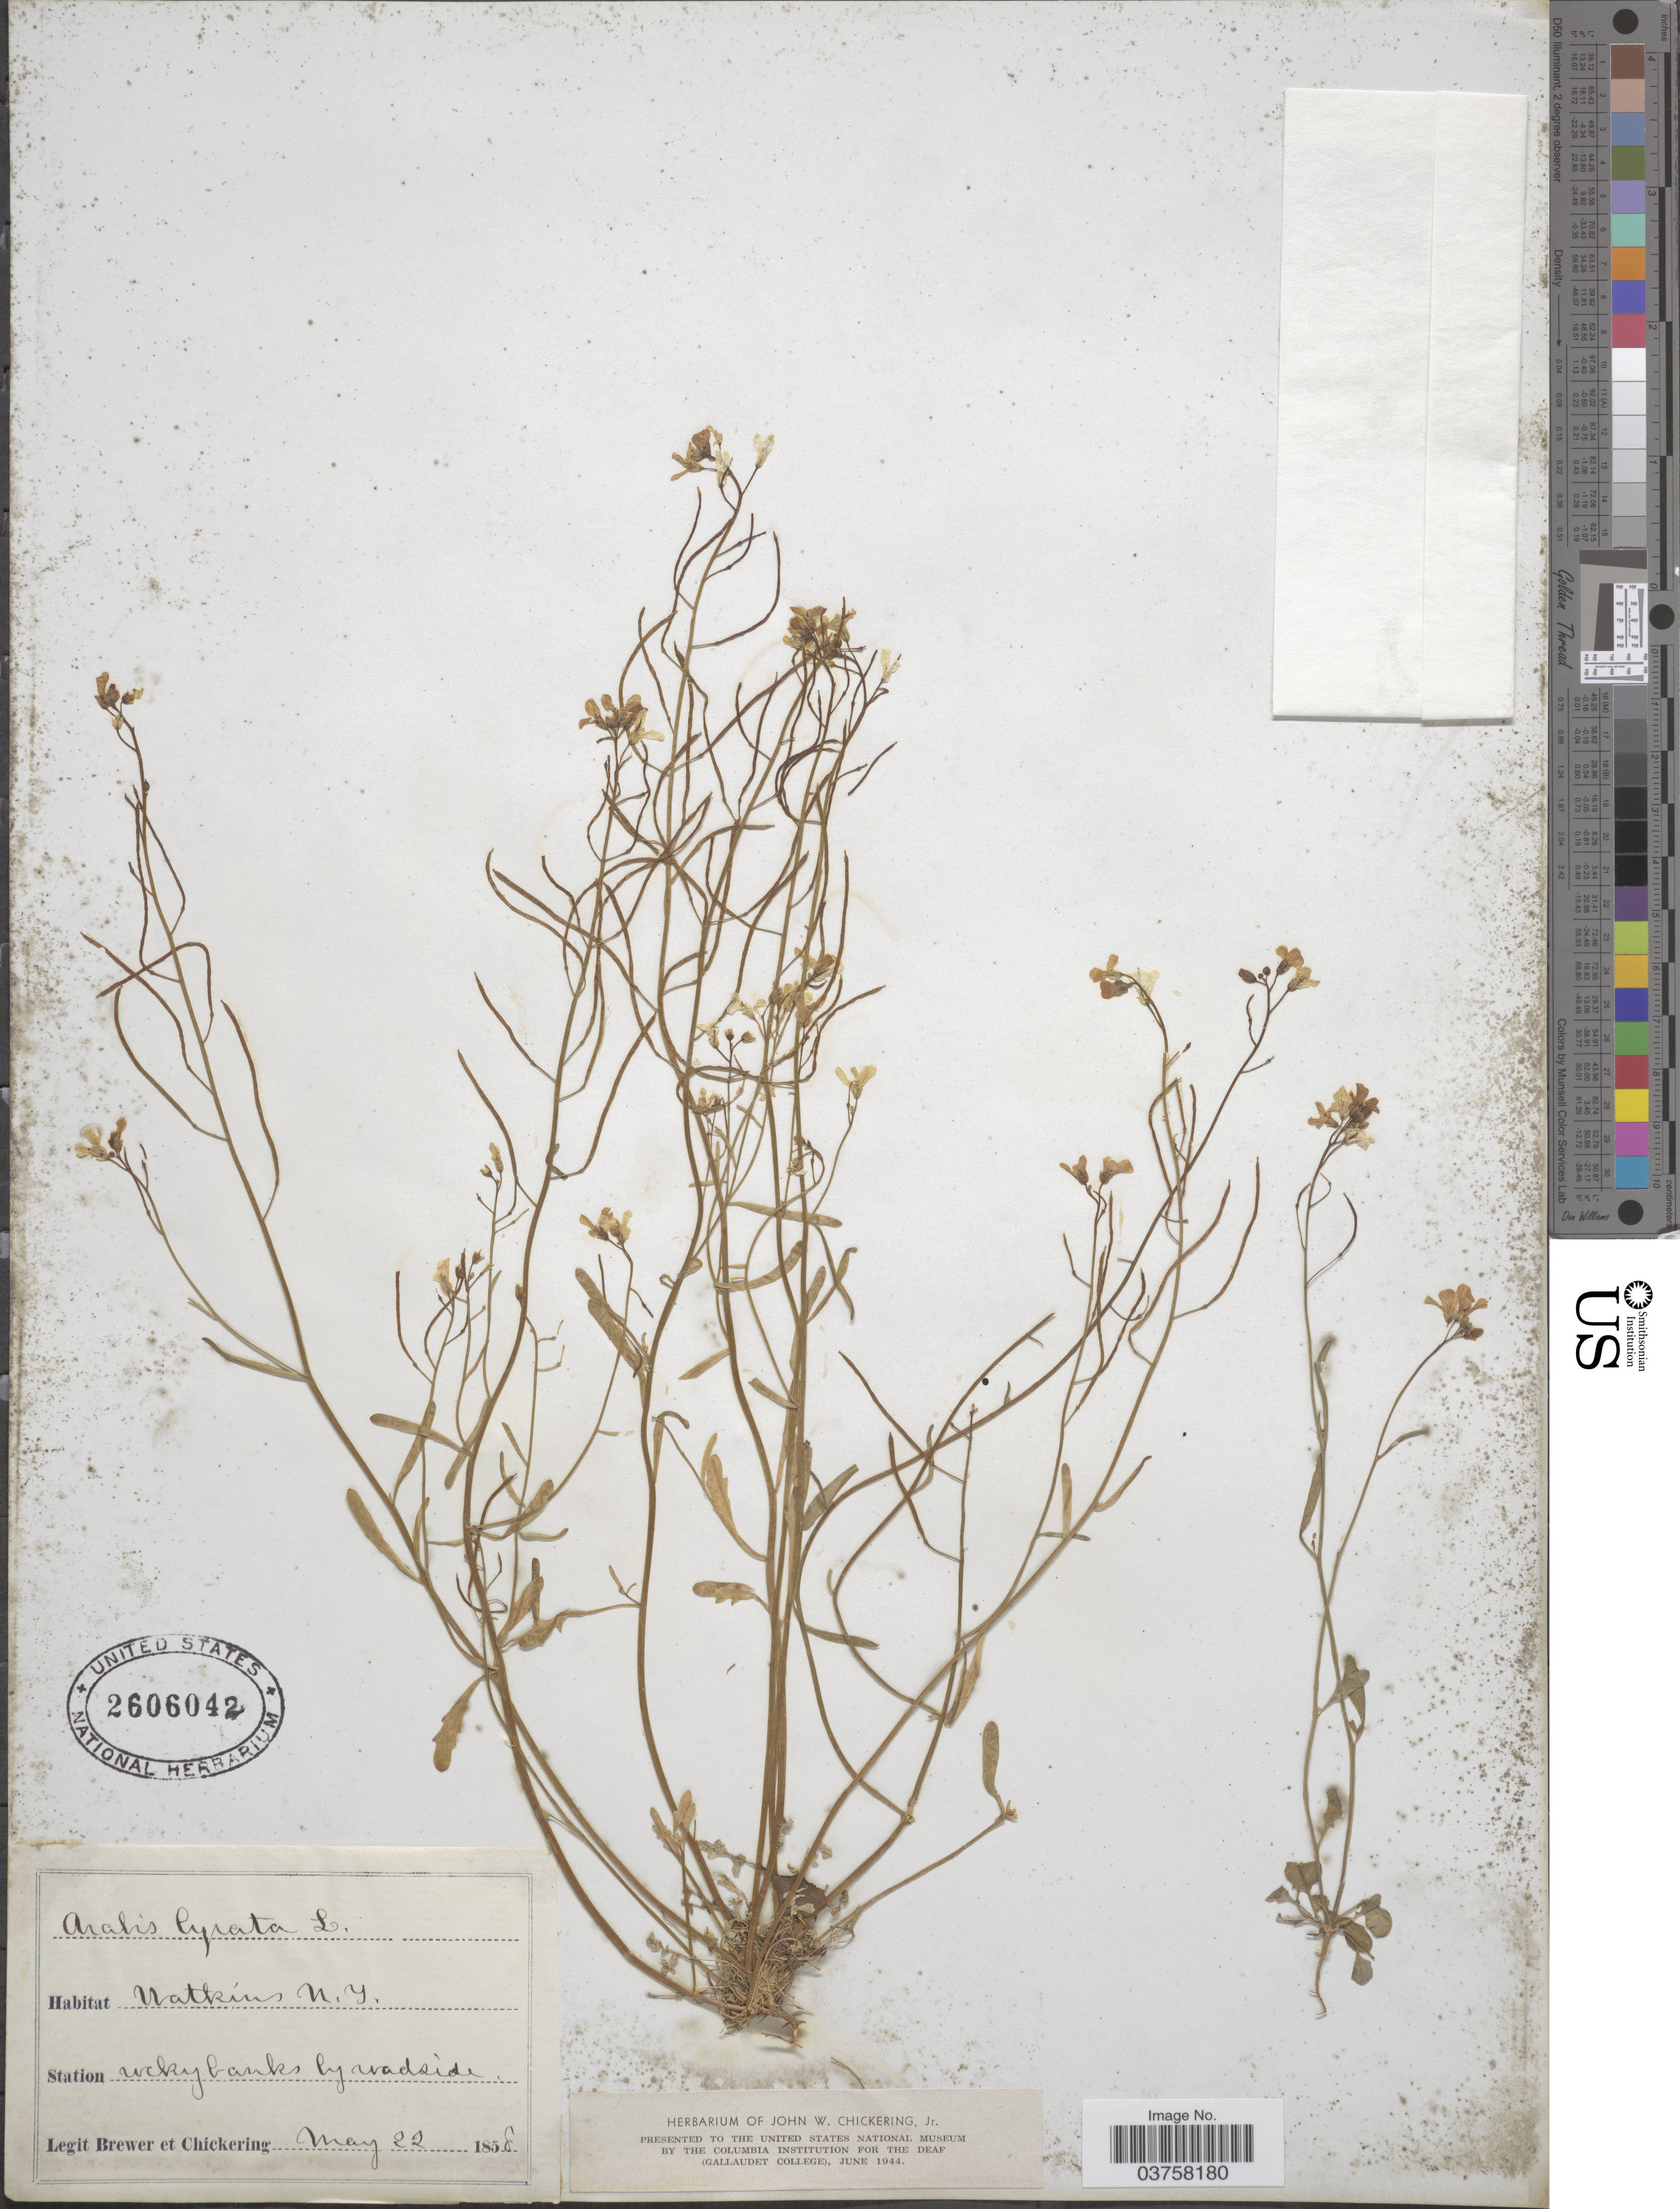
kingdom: Plantae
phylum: Tracheophyta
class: Magnoliopsida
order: Brassicales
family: Brassicaceae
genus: Arabis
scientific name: Arabis lyrata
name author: L.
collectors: -. Brewer & J. Chickering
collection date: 1858-05-22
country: United States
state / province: New York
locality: Watkins.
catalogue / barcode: US 2606042